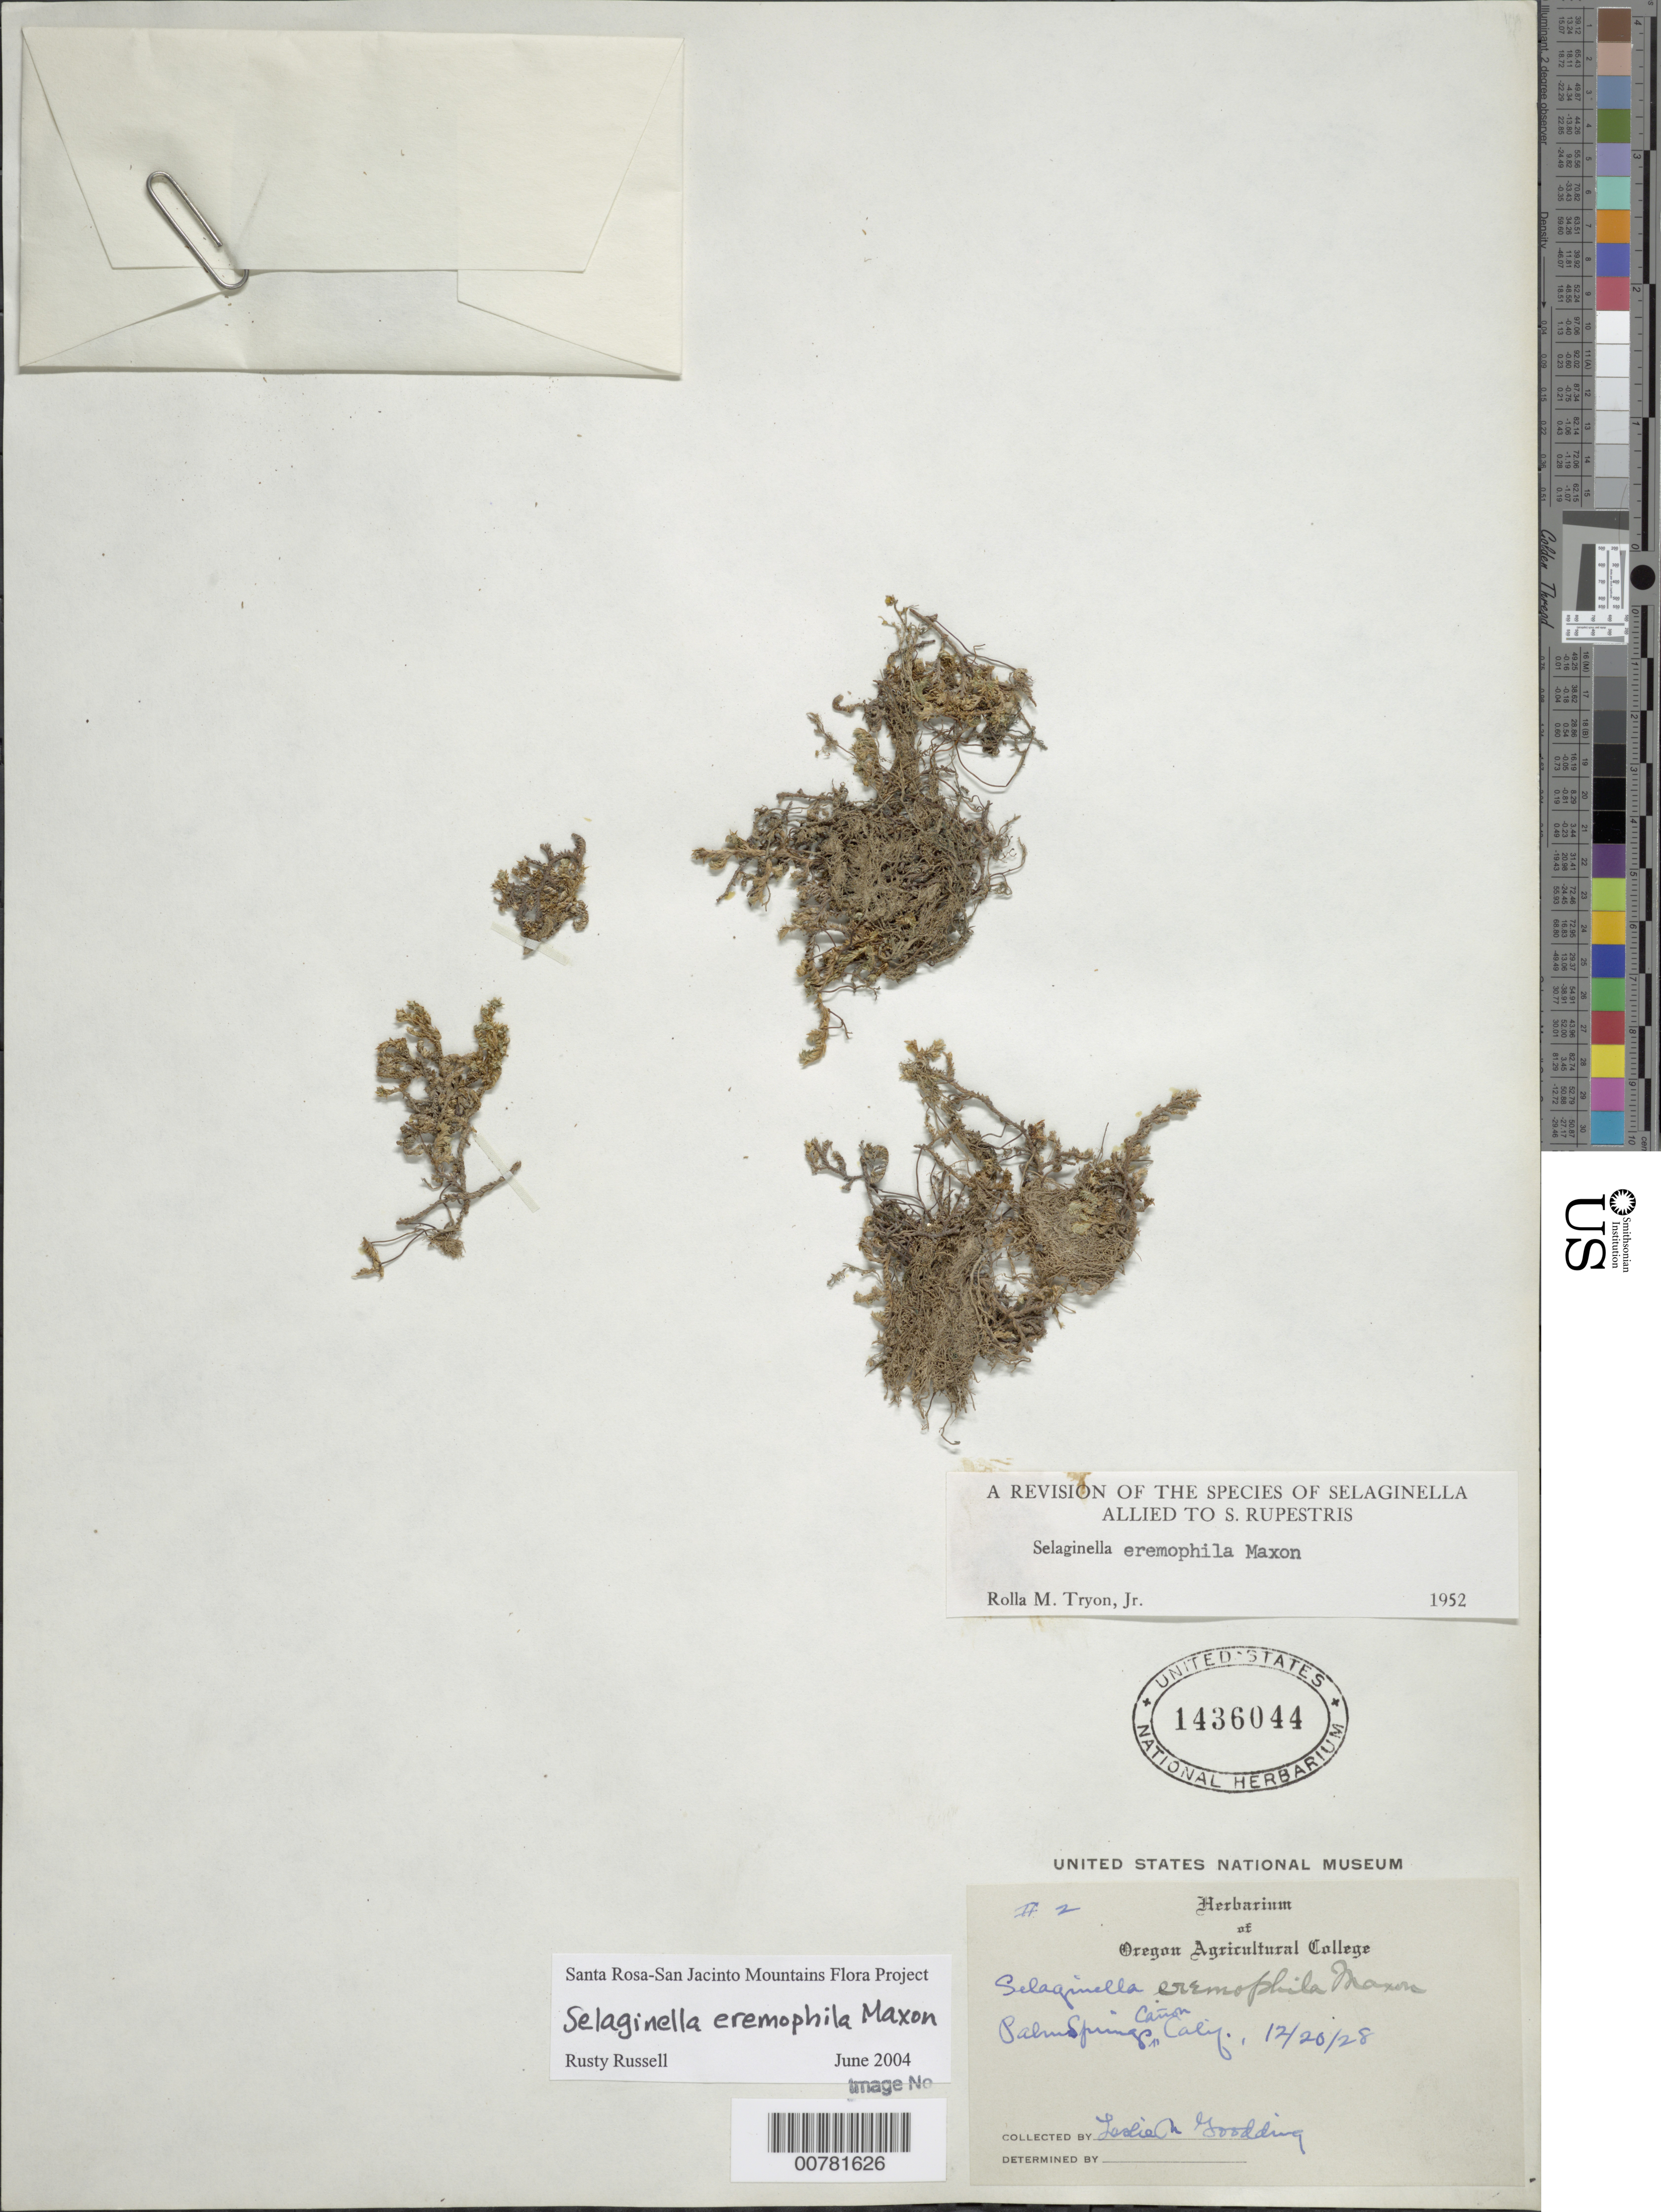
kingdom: Plantae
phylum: Tracheophyta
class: Lycopodiopsida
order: Selaginellales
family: Selaginellaceae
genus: Selaginella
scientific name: Selaginella eremophila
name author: Maxon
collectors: L. N. Goodding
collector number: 2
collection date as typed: Transcribed d/m/y: 20/12/28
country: United States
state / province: California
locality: Palm Spring Cañon.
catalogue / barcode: US 1436044